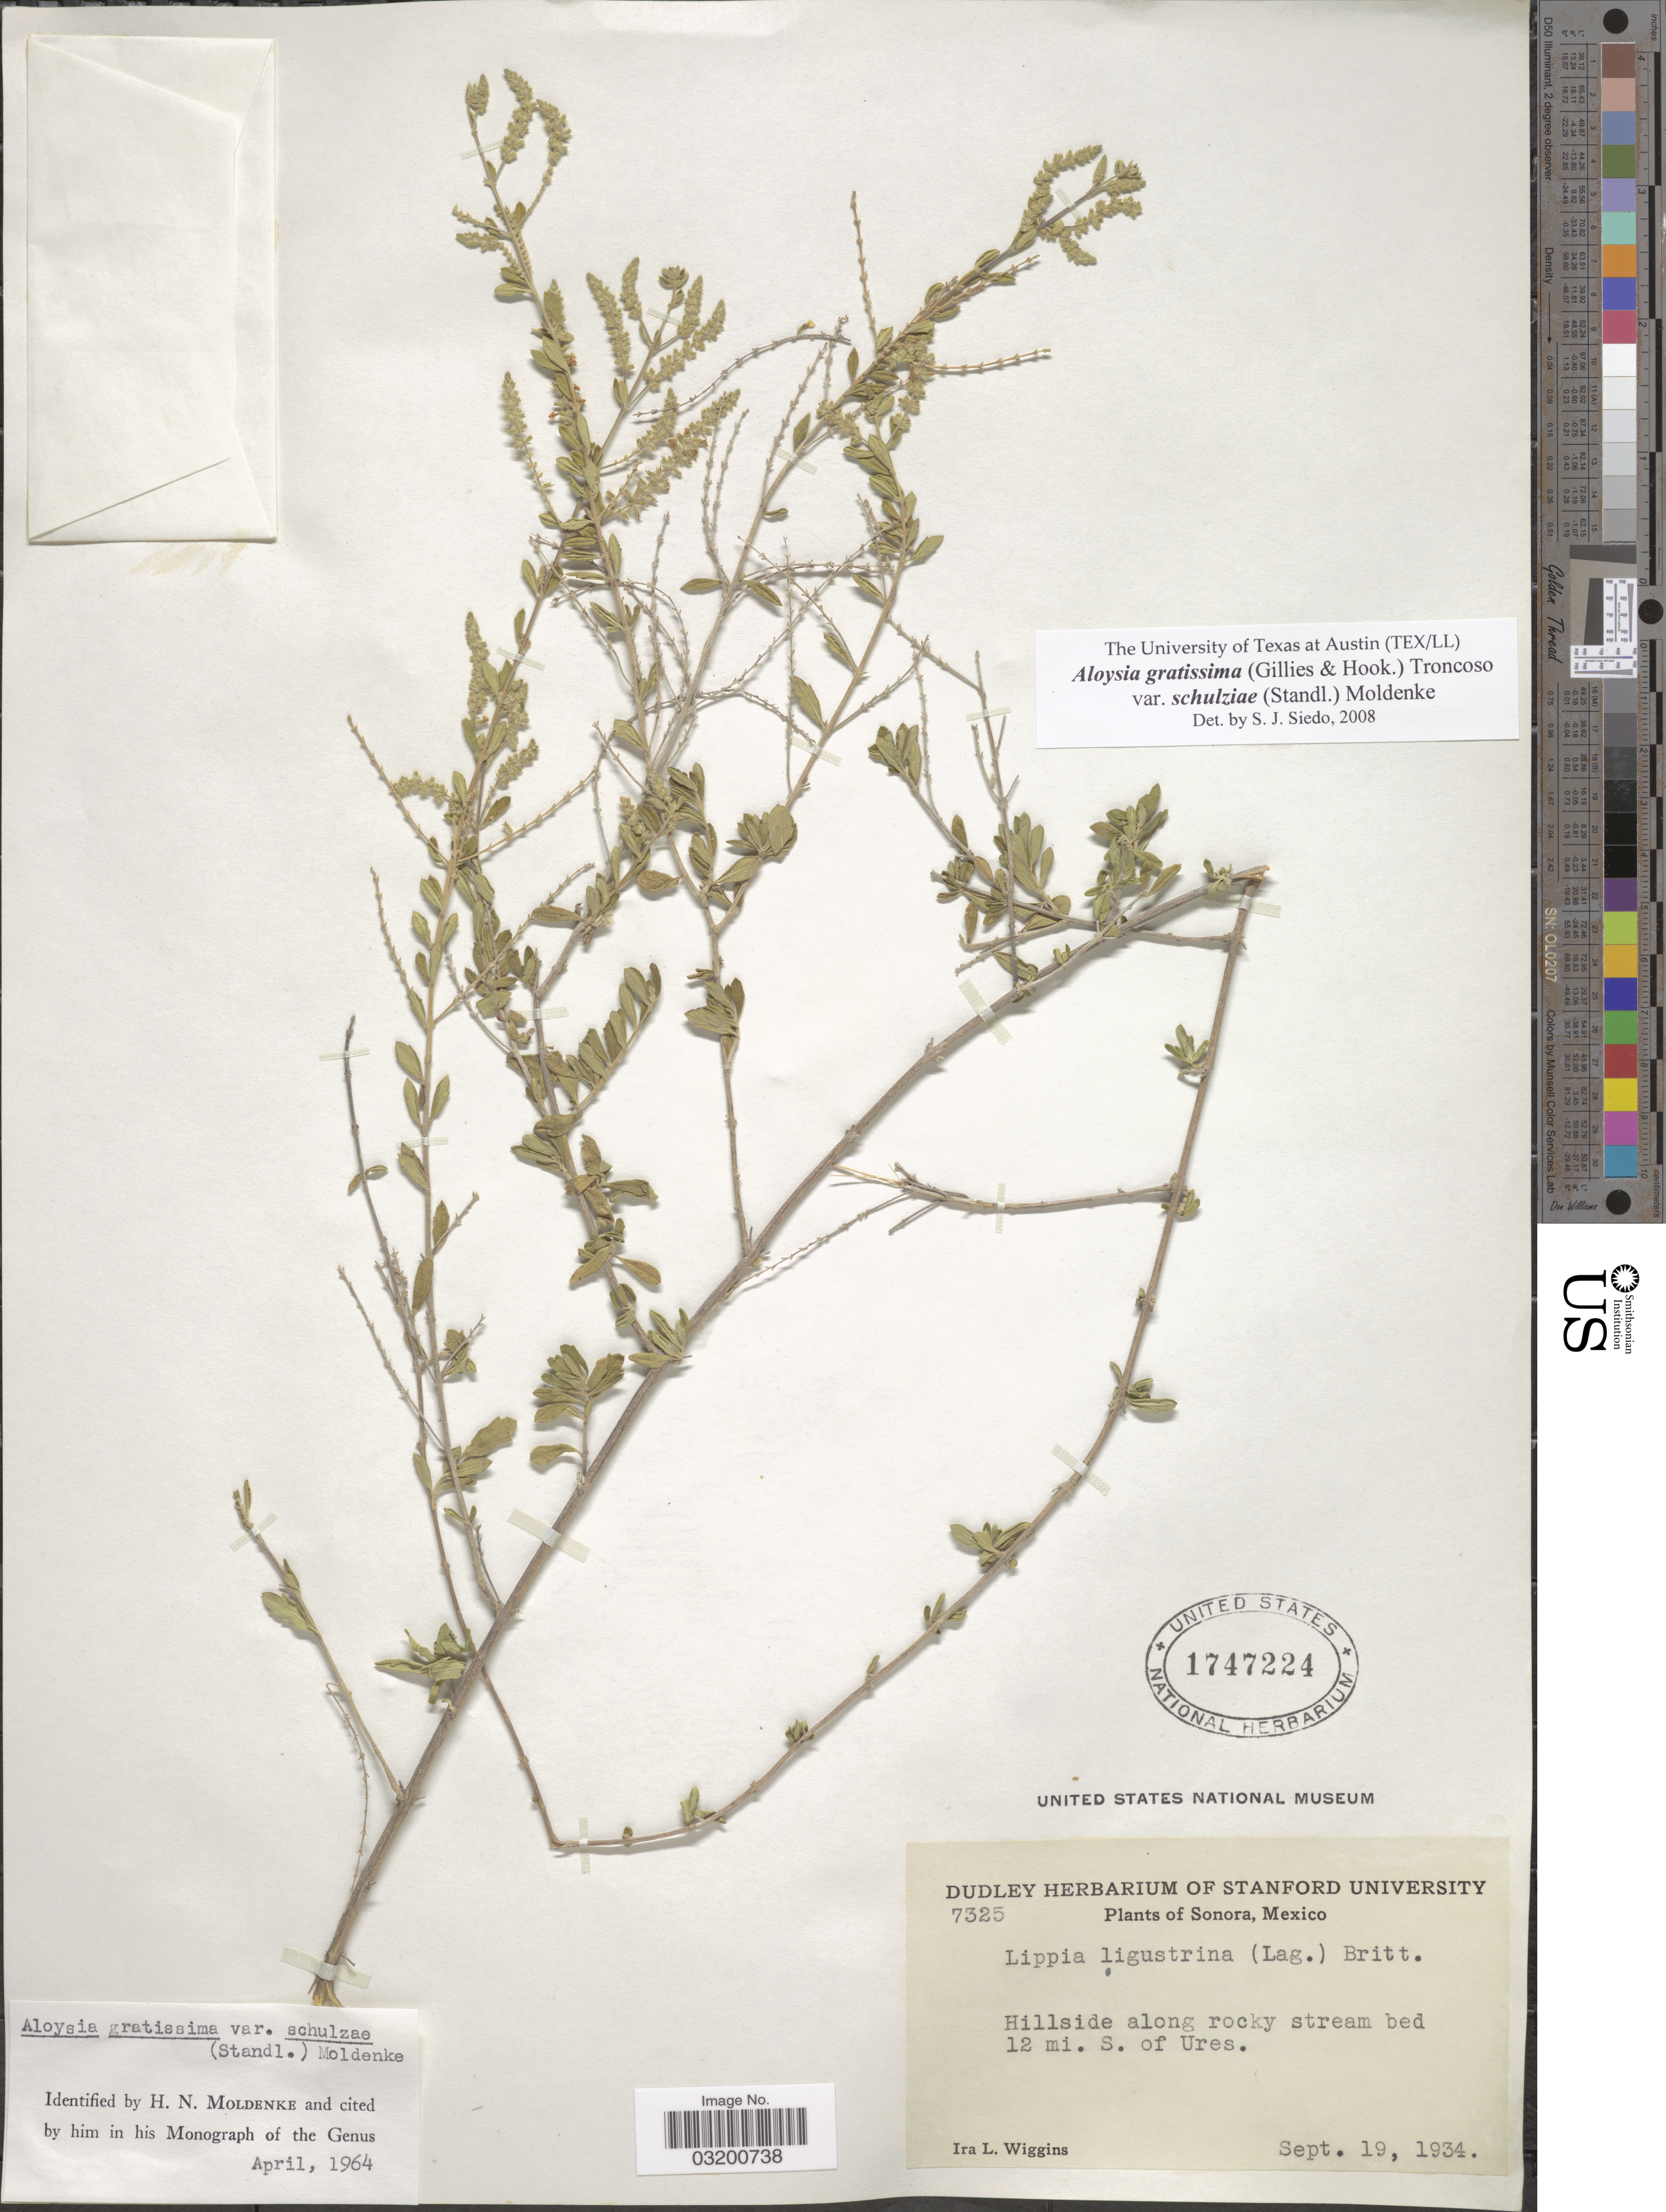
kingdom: Plantae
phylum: Tracheophyta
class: Magnoliopsida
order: Lamiales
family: Verbenaceae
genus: Aloysia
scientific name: Aloysia gratissima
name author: (Gillies & Hook.) Tronc.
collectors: I. L. Wiggins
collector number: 7325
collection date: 1934-09-19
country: Mexico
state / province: Sonora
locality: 12 mi. S. of Ures.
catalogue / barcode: US 1747224